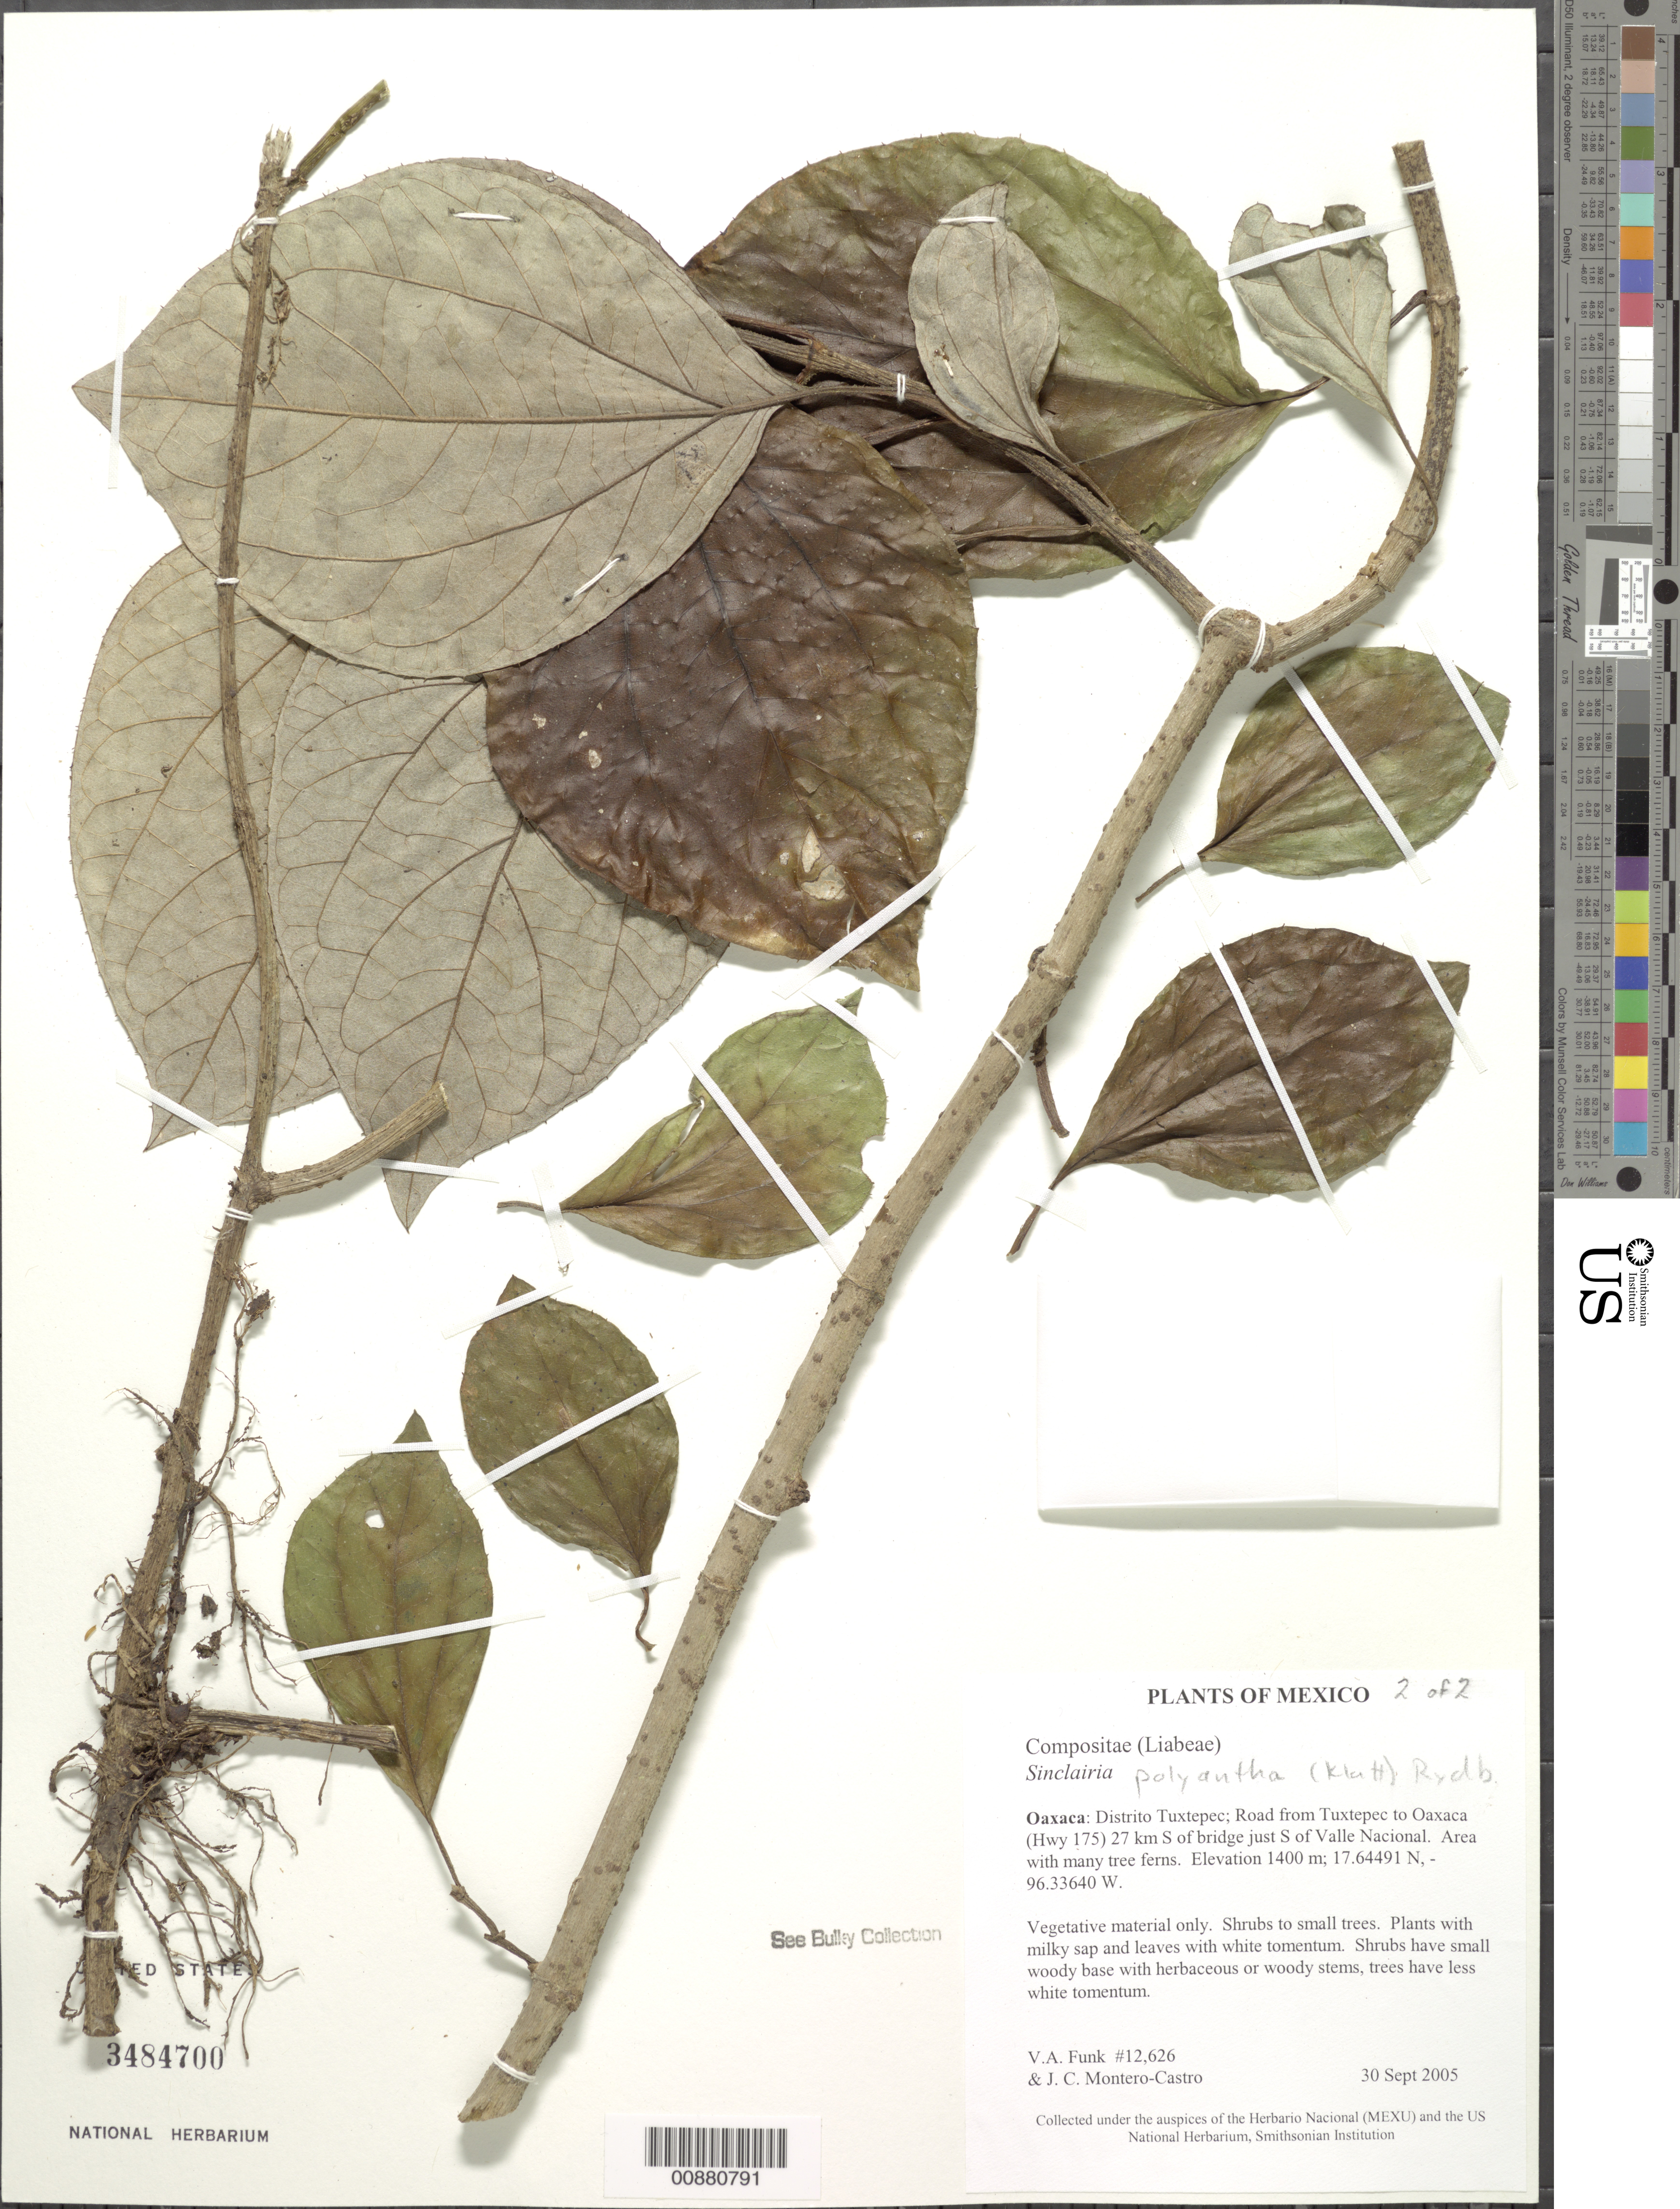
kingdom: Plantae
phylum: Tracheophyta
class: Magnoliopsida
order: Asterales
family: Asteraceae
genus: Sinclairia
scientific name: Sinclairia polyantha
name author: (Klatt) Rydb.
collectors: V. Funk & J. Montero-Castro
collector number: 12626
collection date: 2005-09-30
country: Mexico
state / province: Oaxaca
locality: Oaxaca: Distrito Tuxtepec; Road from Tuxtepec to Oaxaca (Hwy 175) 27 km S of bridge just S of Valle Nacional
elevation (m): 1400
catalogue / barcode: US 3484700